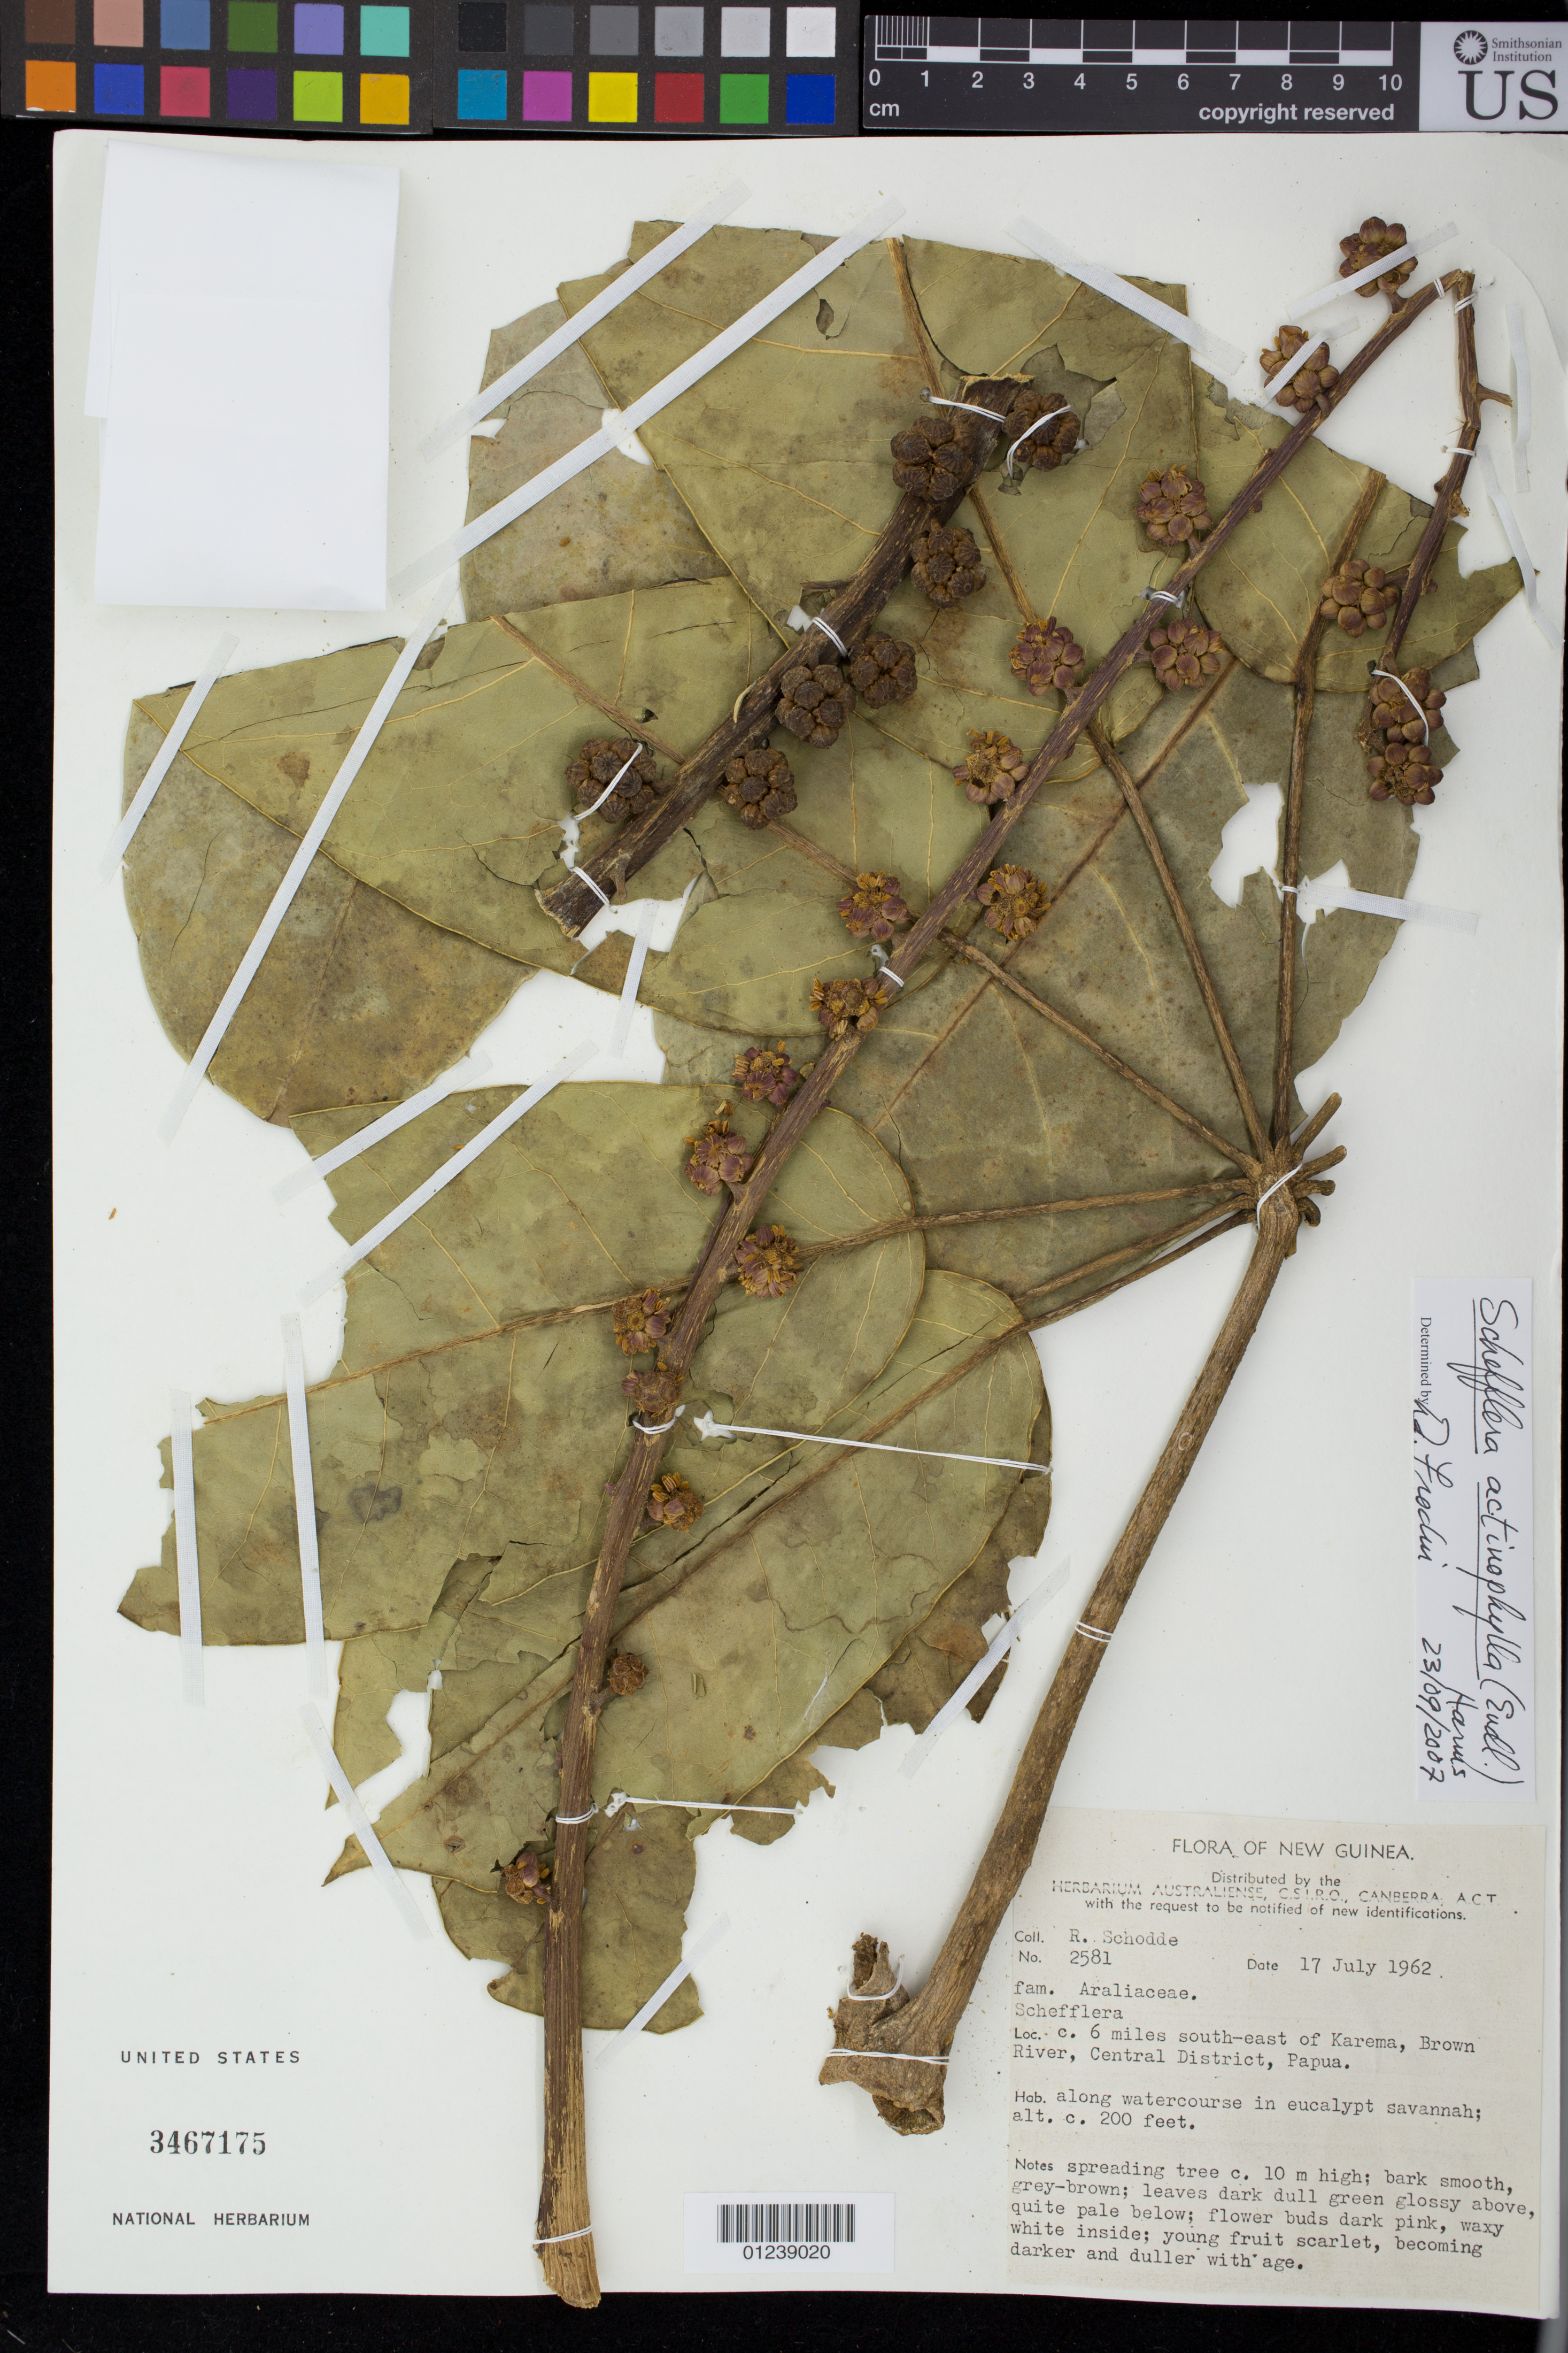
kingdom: Plantae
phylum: Tracheophyta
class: Magnoliopsida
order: Apiales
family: Araliaceae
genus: Heptapleurum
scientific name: Heptapleurum actinophyllum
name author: (Endl.) Lowry & G. M. Plunkett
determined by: Wagner, W. L., (BOT), Smithsonian Institution - National Museum of Natural History (UNITED STATES)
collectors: R. Schodde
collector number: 2581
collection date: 1962-07-17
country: Papua New Guinea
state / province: Central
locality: c. 6 miles south-east of Karema, Brown River.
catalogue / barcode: US 3467175